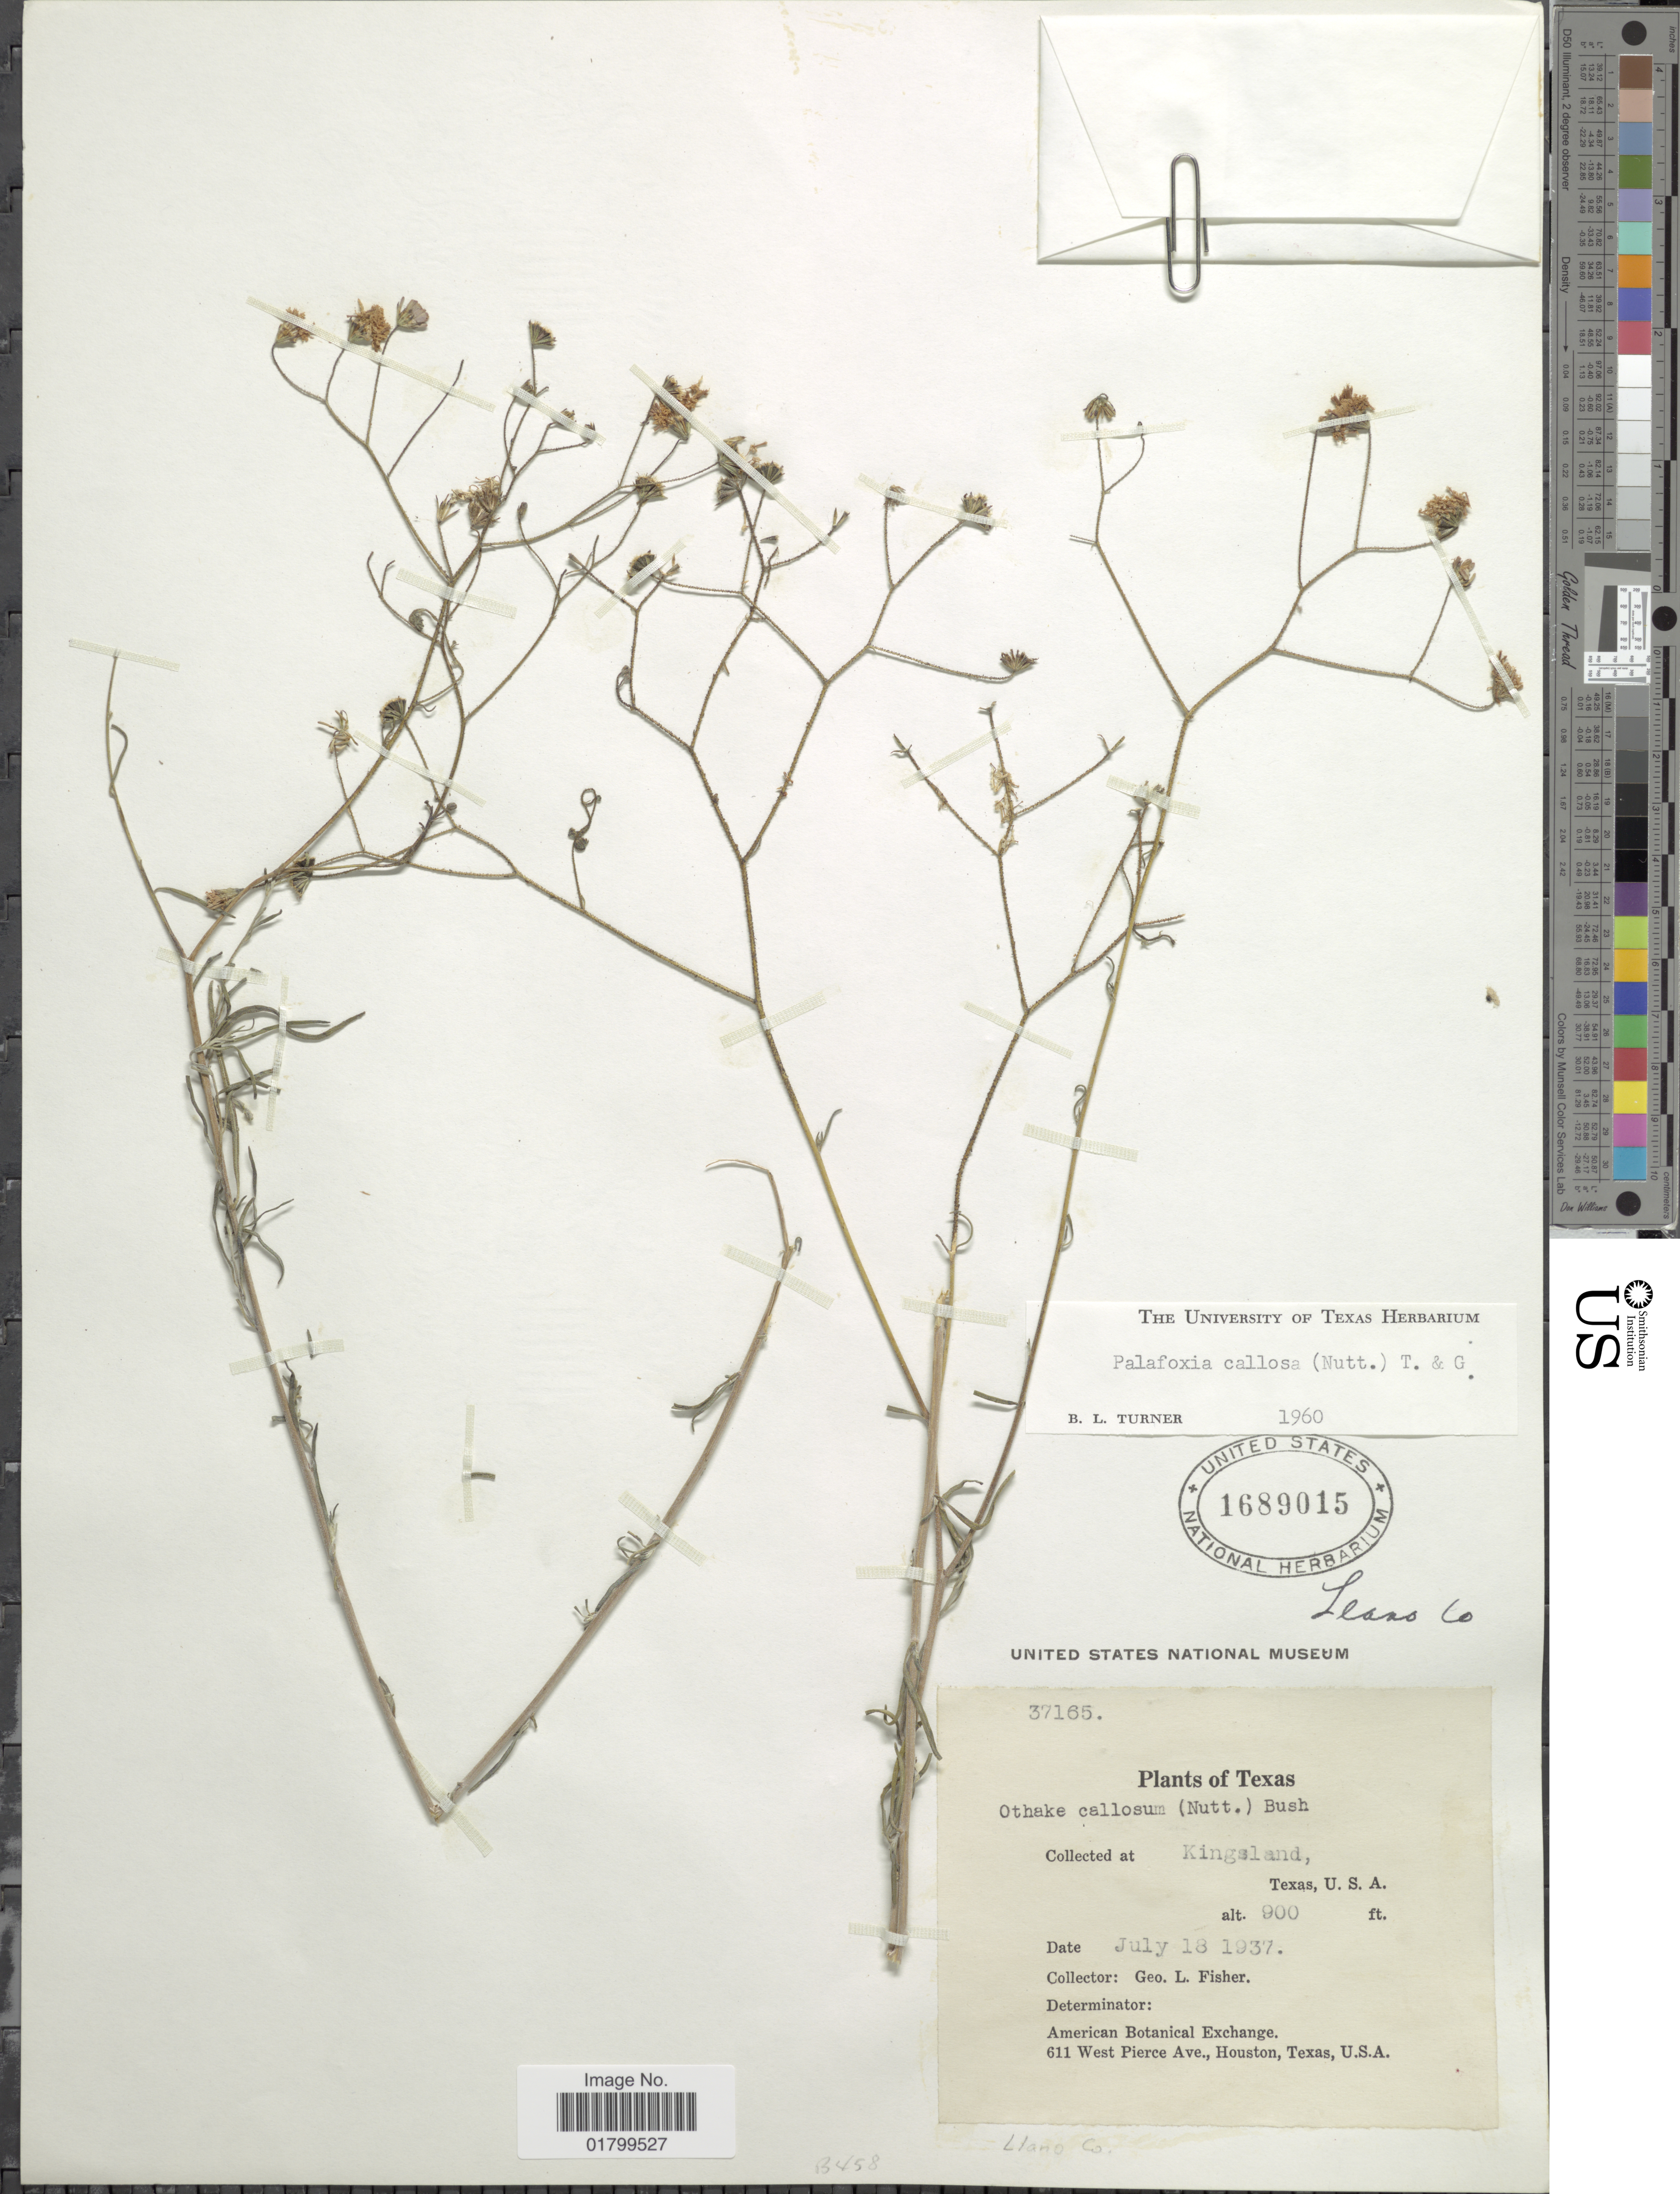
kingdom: Plantae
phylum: Tracheophyta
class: Magnoliopsida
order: Asterales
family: Asteraceae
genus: Palafoxia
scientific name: Palafoxia callosa var. callosa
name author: (Nutt.) Torr. & A. Gray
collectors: G. L. Fisher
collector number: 37165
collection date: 1937-07-18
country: United States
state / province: Texas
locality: Kingsland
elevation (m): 274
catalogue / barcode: US 1689015